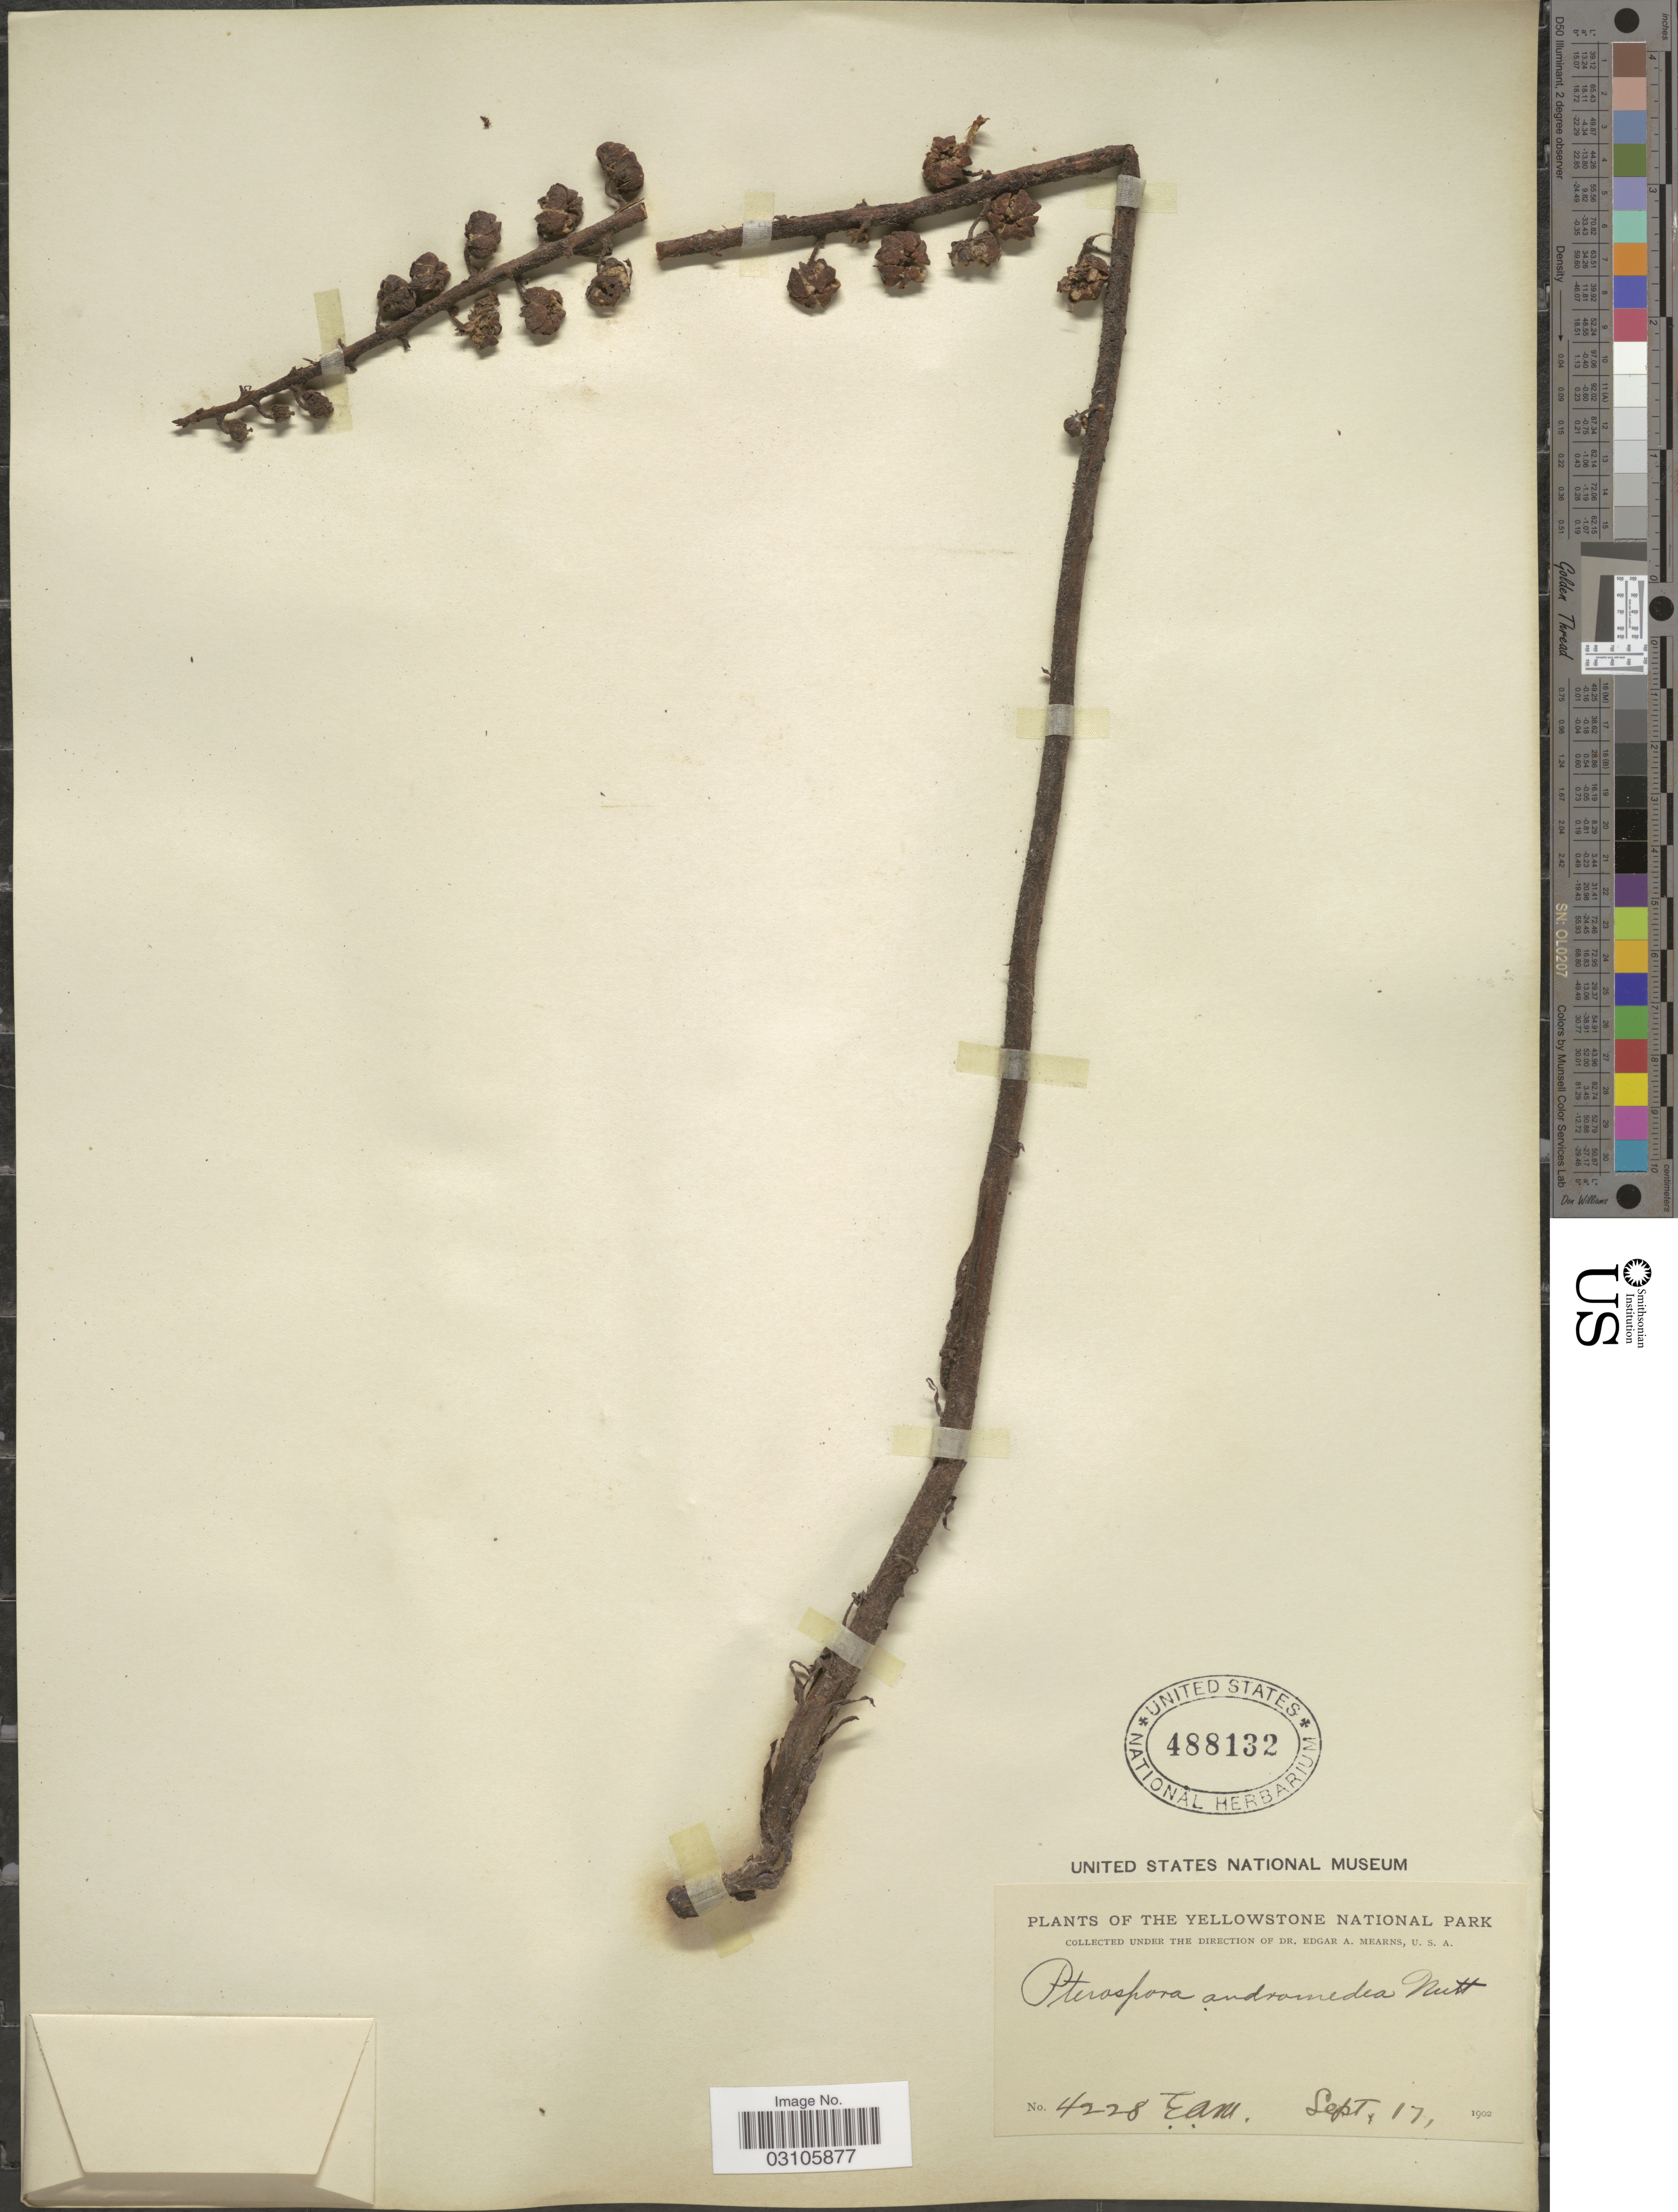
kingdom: Plantae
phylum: Tracheophyta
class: Magnoliopsida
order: Ericales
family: Ericaceae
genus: Pterospora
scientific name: Pterospora andromedea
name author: Nutt.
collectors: E. A. Mearns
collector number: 4228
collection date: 1902-09-17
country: United States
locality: Yellowstone National Park.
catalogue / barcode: US 488132